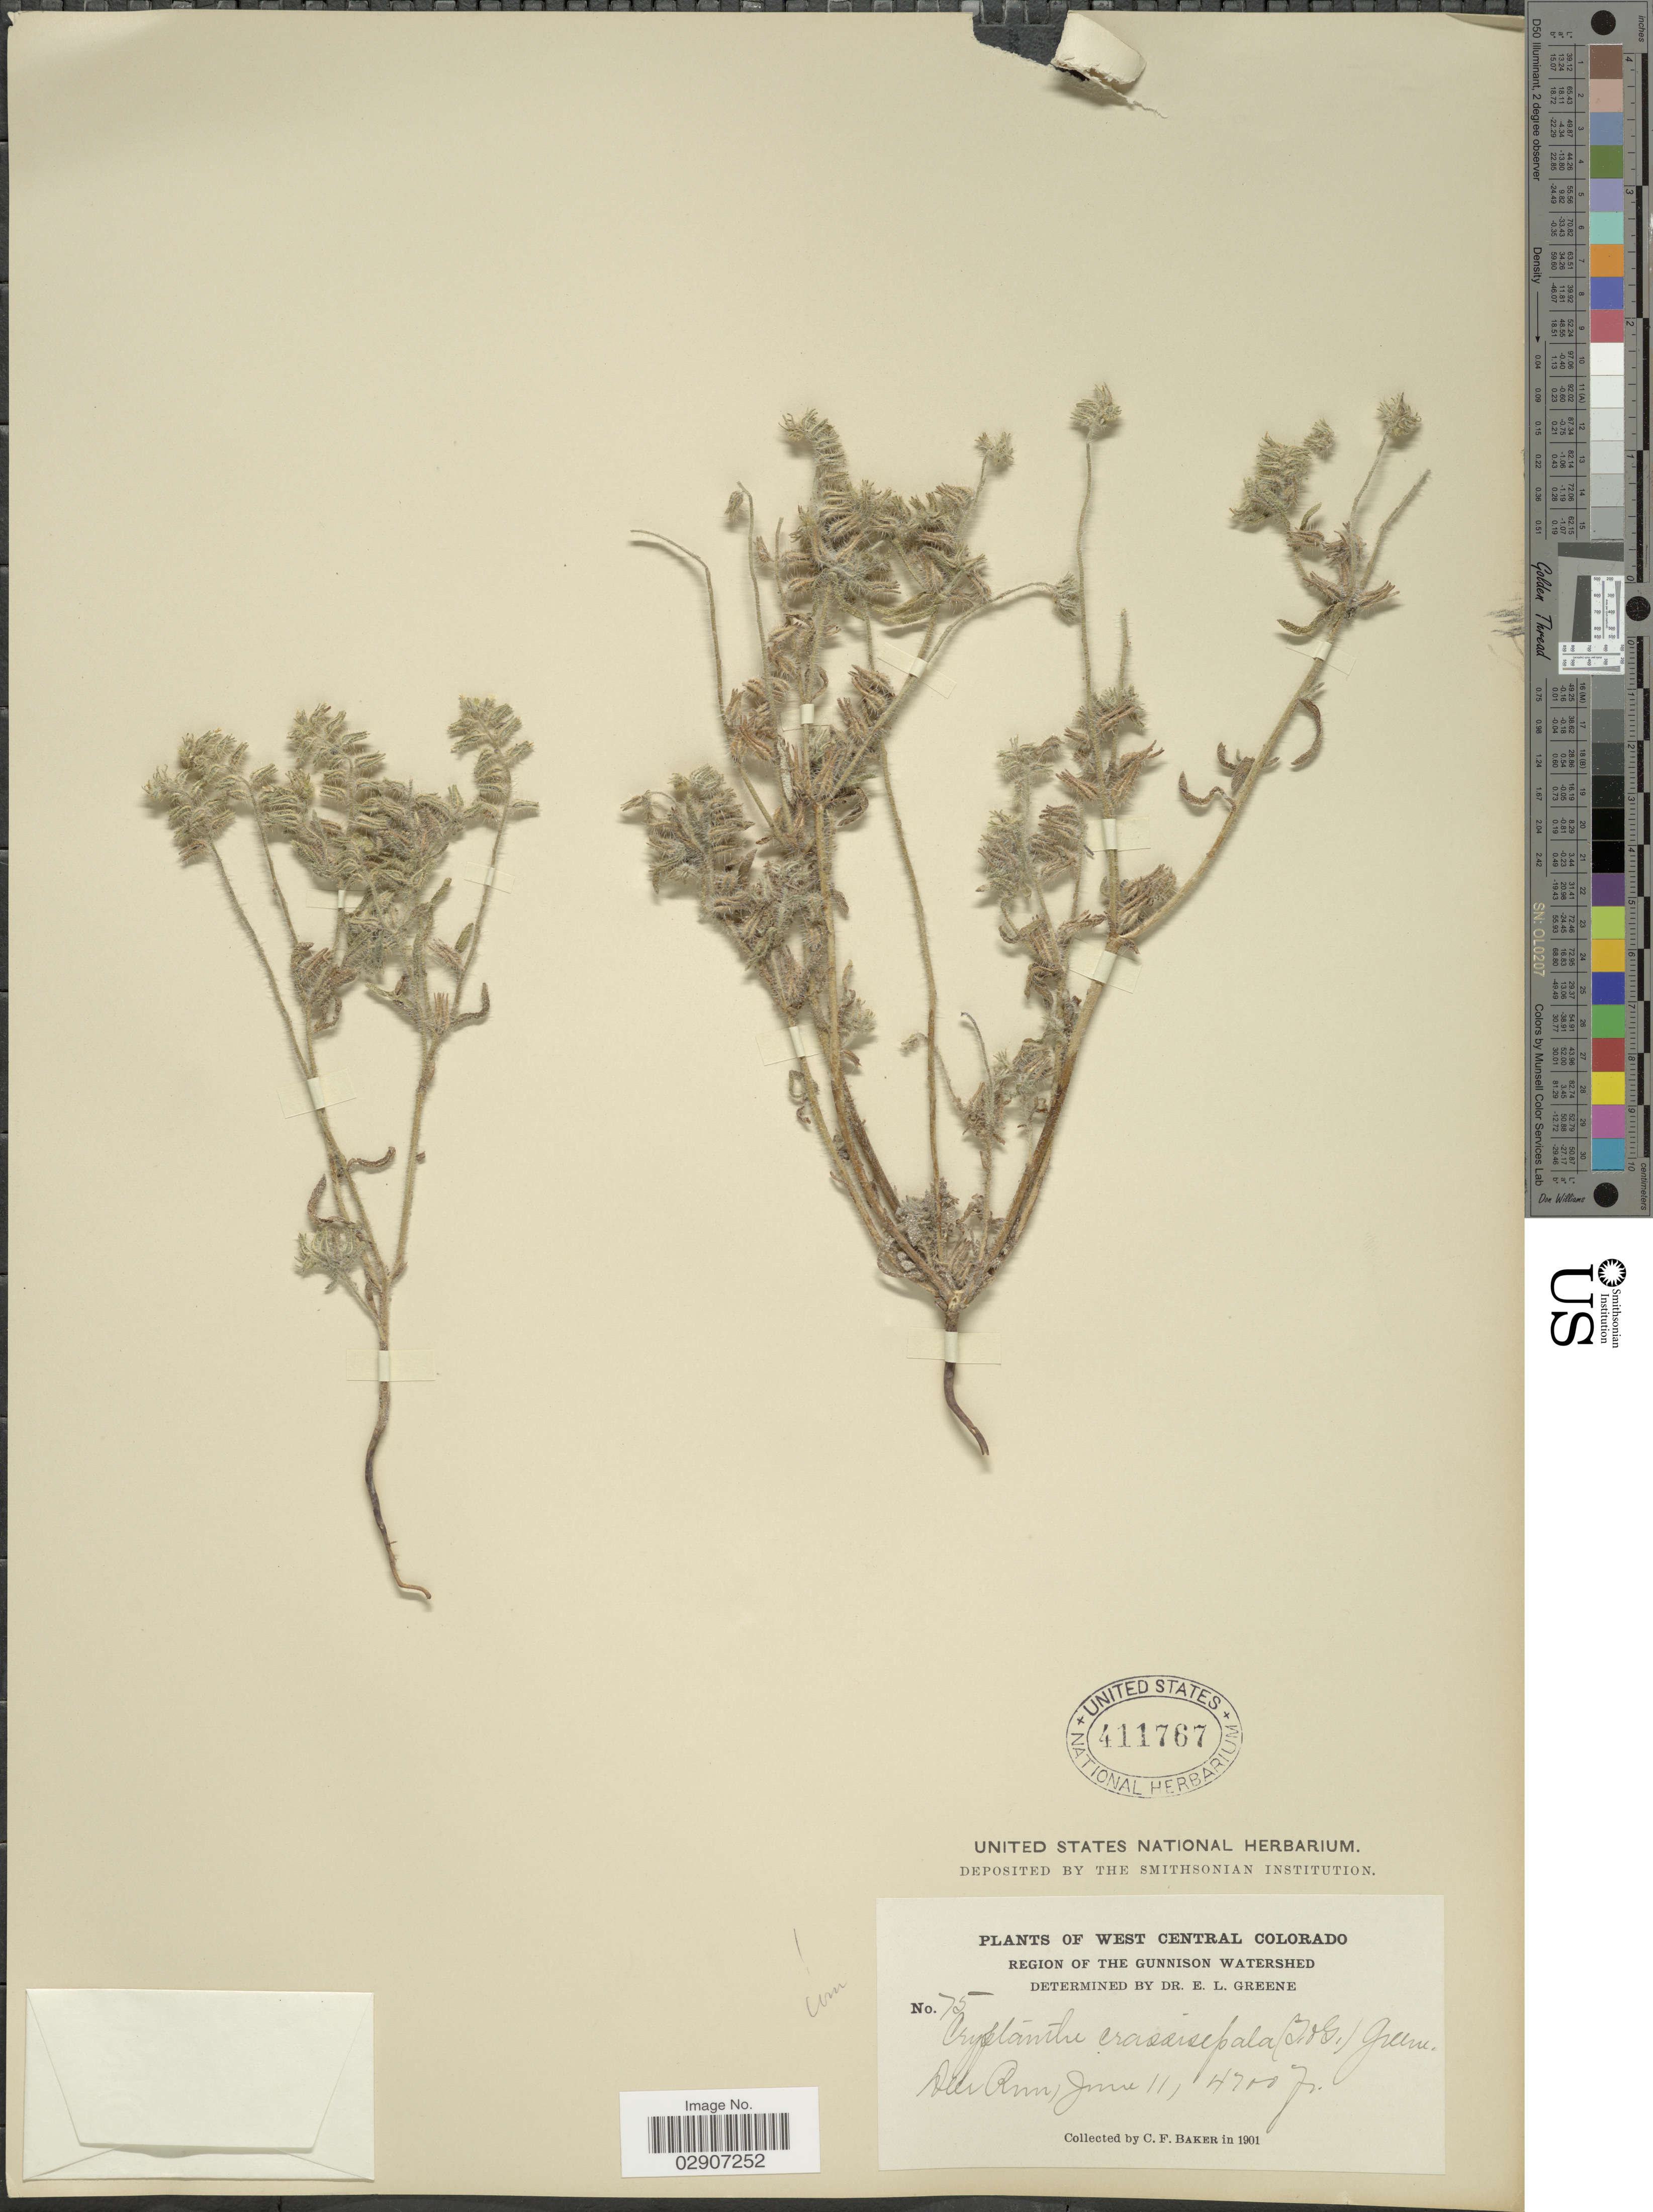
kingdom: Plantae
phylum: Tracheophyta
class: Magnoliopsida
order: Boraginales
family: Boraginaceae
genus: Cryptantha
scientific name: Cryptantha crassisepala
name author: (Torr. & A. Gray) Greene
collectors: C. F. Baker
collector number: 75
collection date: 1901-06-11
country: United States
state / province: Colorado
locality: West Central Colorado, Region of the Gunnison Watershed, Deer Run.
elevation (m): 1433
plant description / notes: No precise locality correction needed.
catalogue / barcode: US 411767